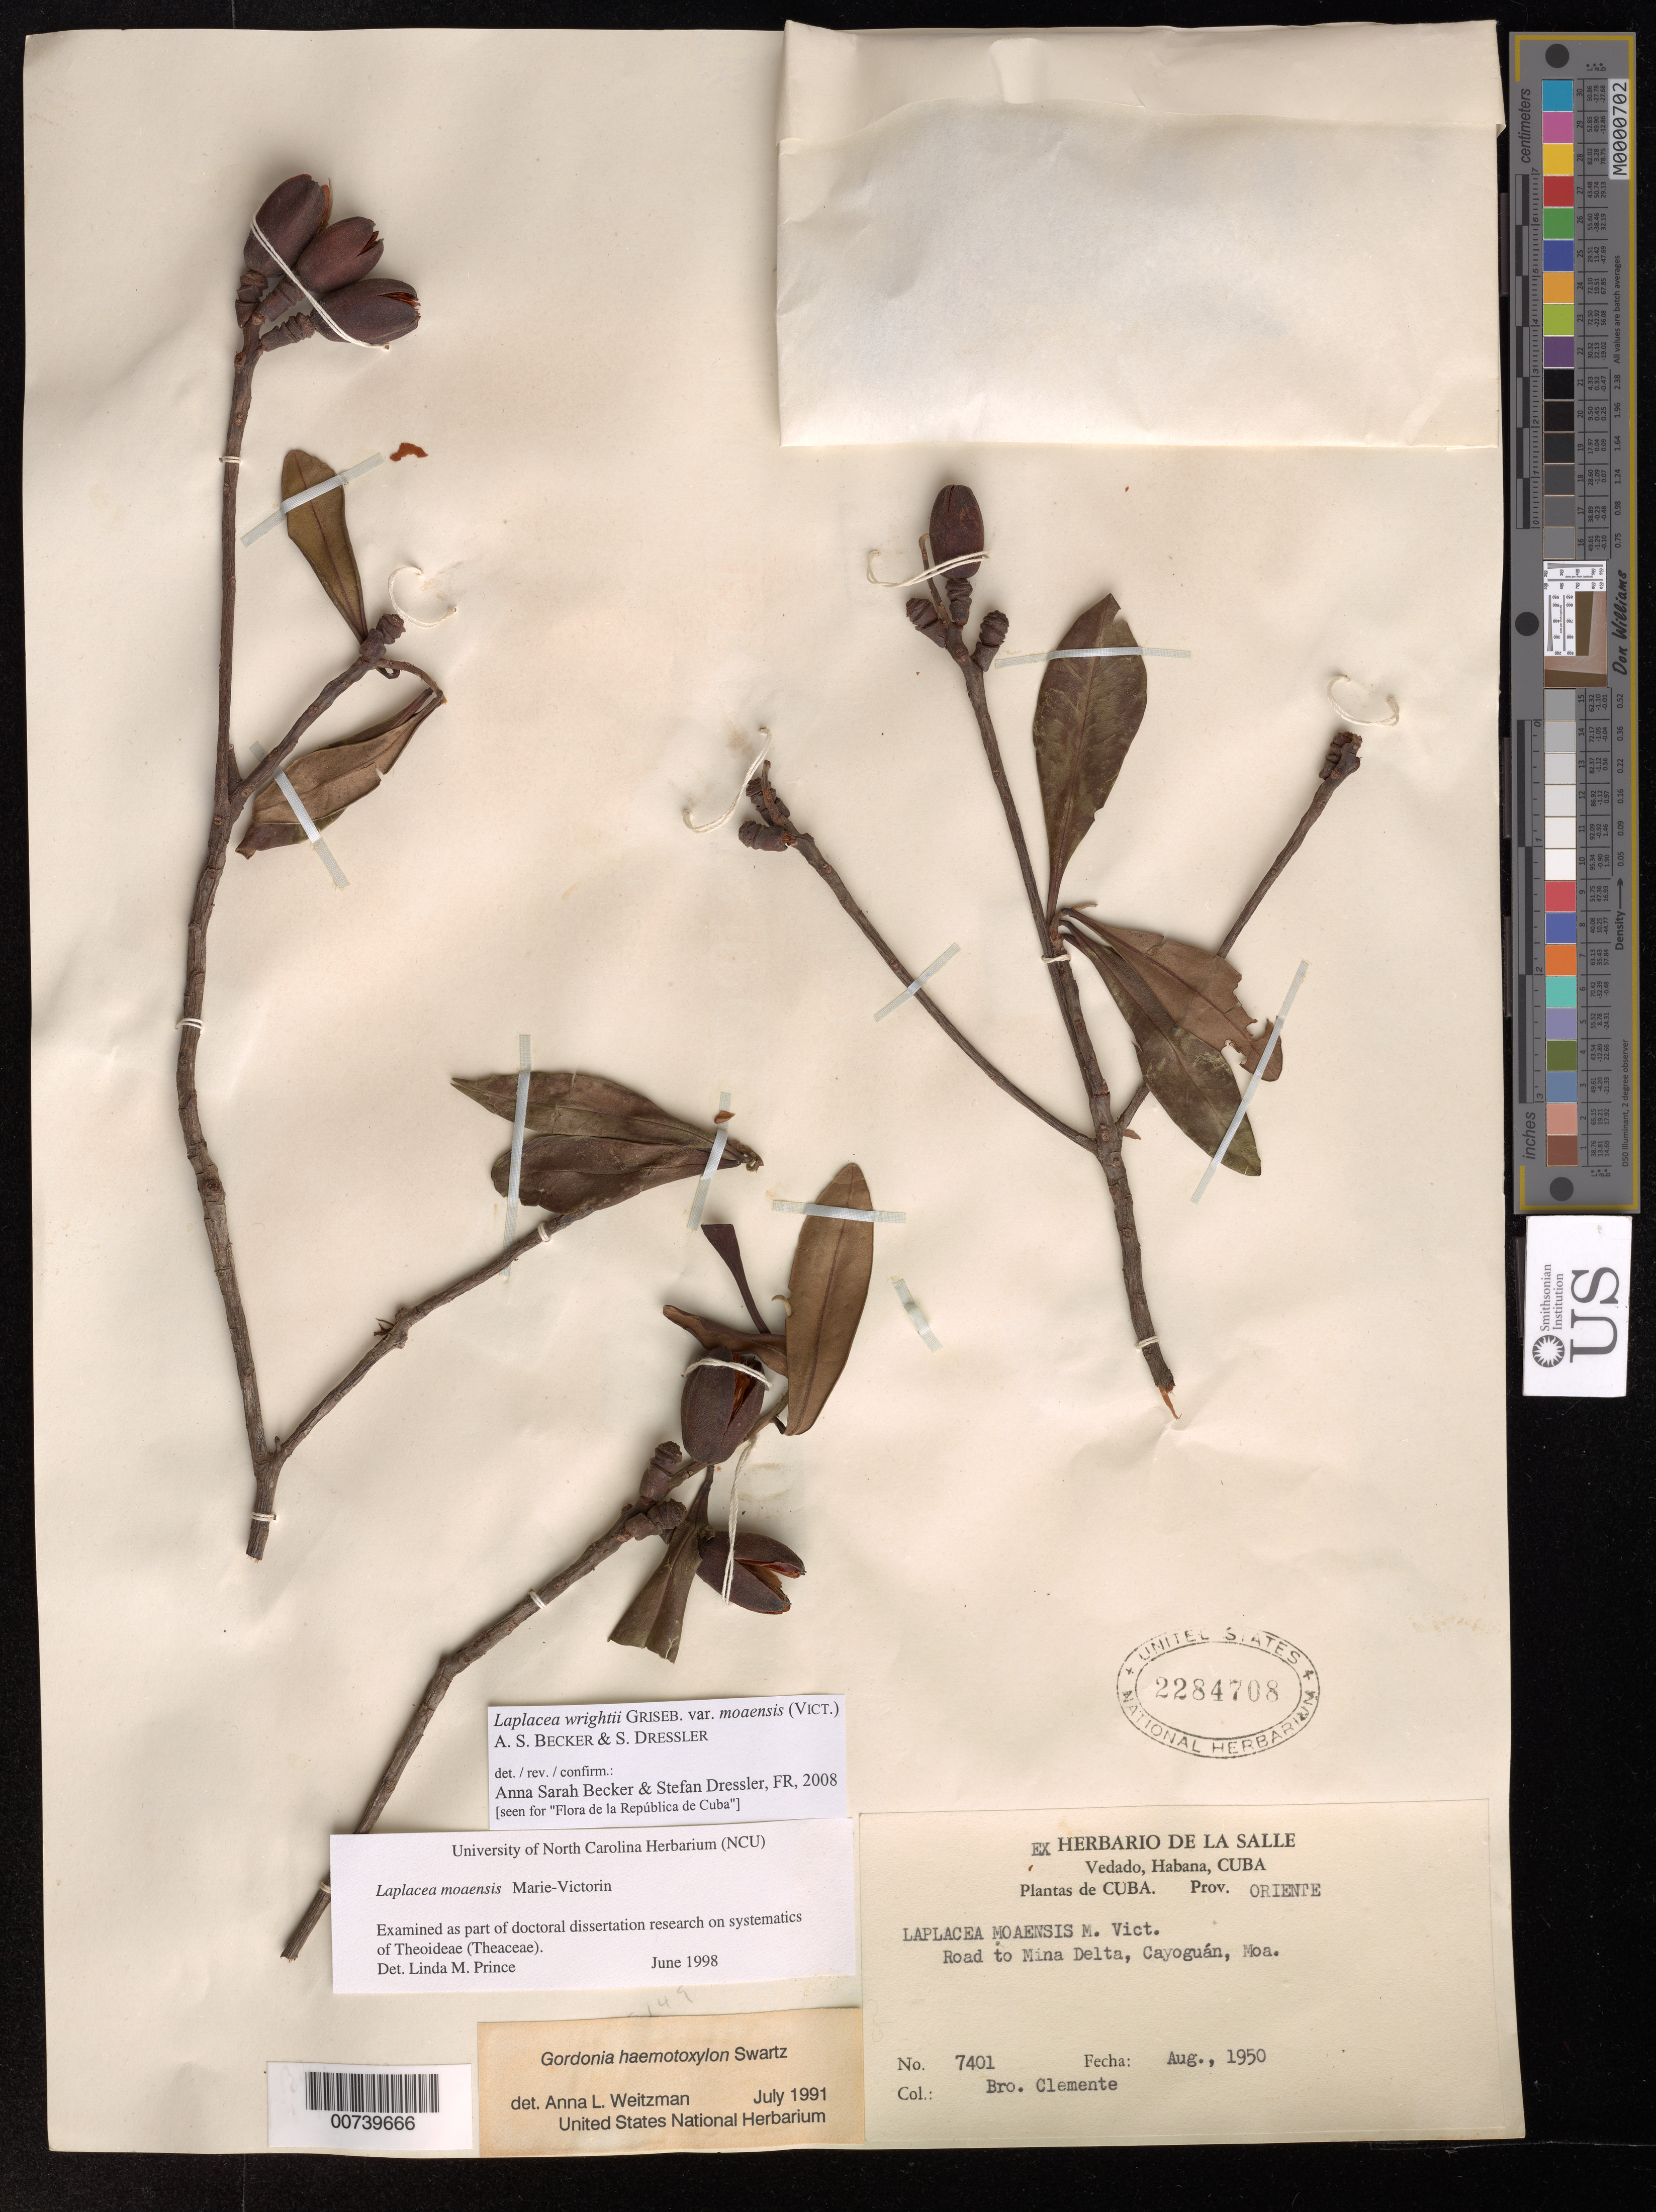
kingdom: Plantae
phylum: Tracheophyta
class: Magnoliopsida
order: Ericales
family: Theaceae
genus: Laplacea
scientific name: Laplacea wrightii var. moaensis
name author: (Vict.) A. S. Becker & S. Dressler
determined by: Becker, Anna S.; Dressler, S.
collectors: B. Clement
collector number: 7401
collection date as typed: Aug 1950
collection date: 1950-08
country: Cuba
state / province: Oriente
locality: Road to Mina Delta, Cayoguán, Moa.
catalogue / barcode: US 2284708